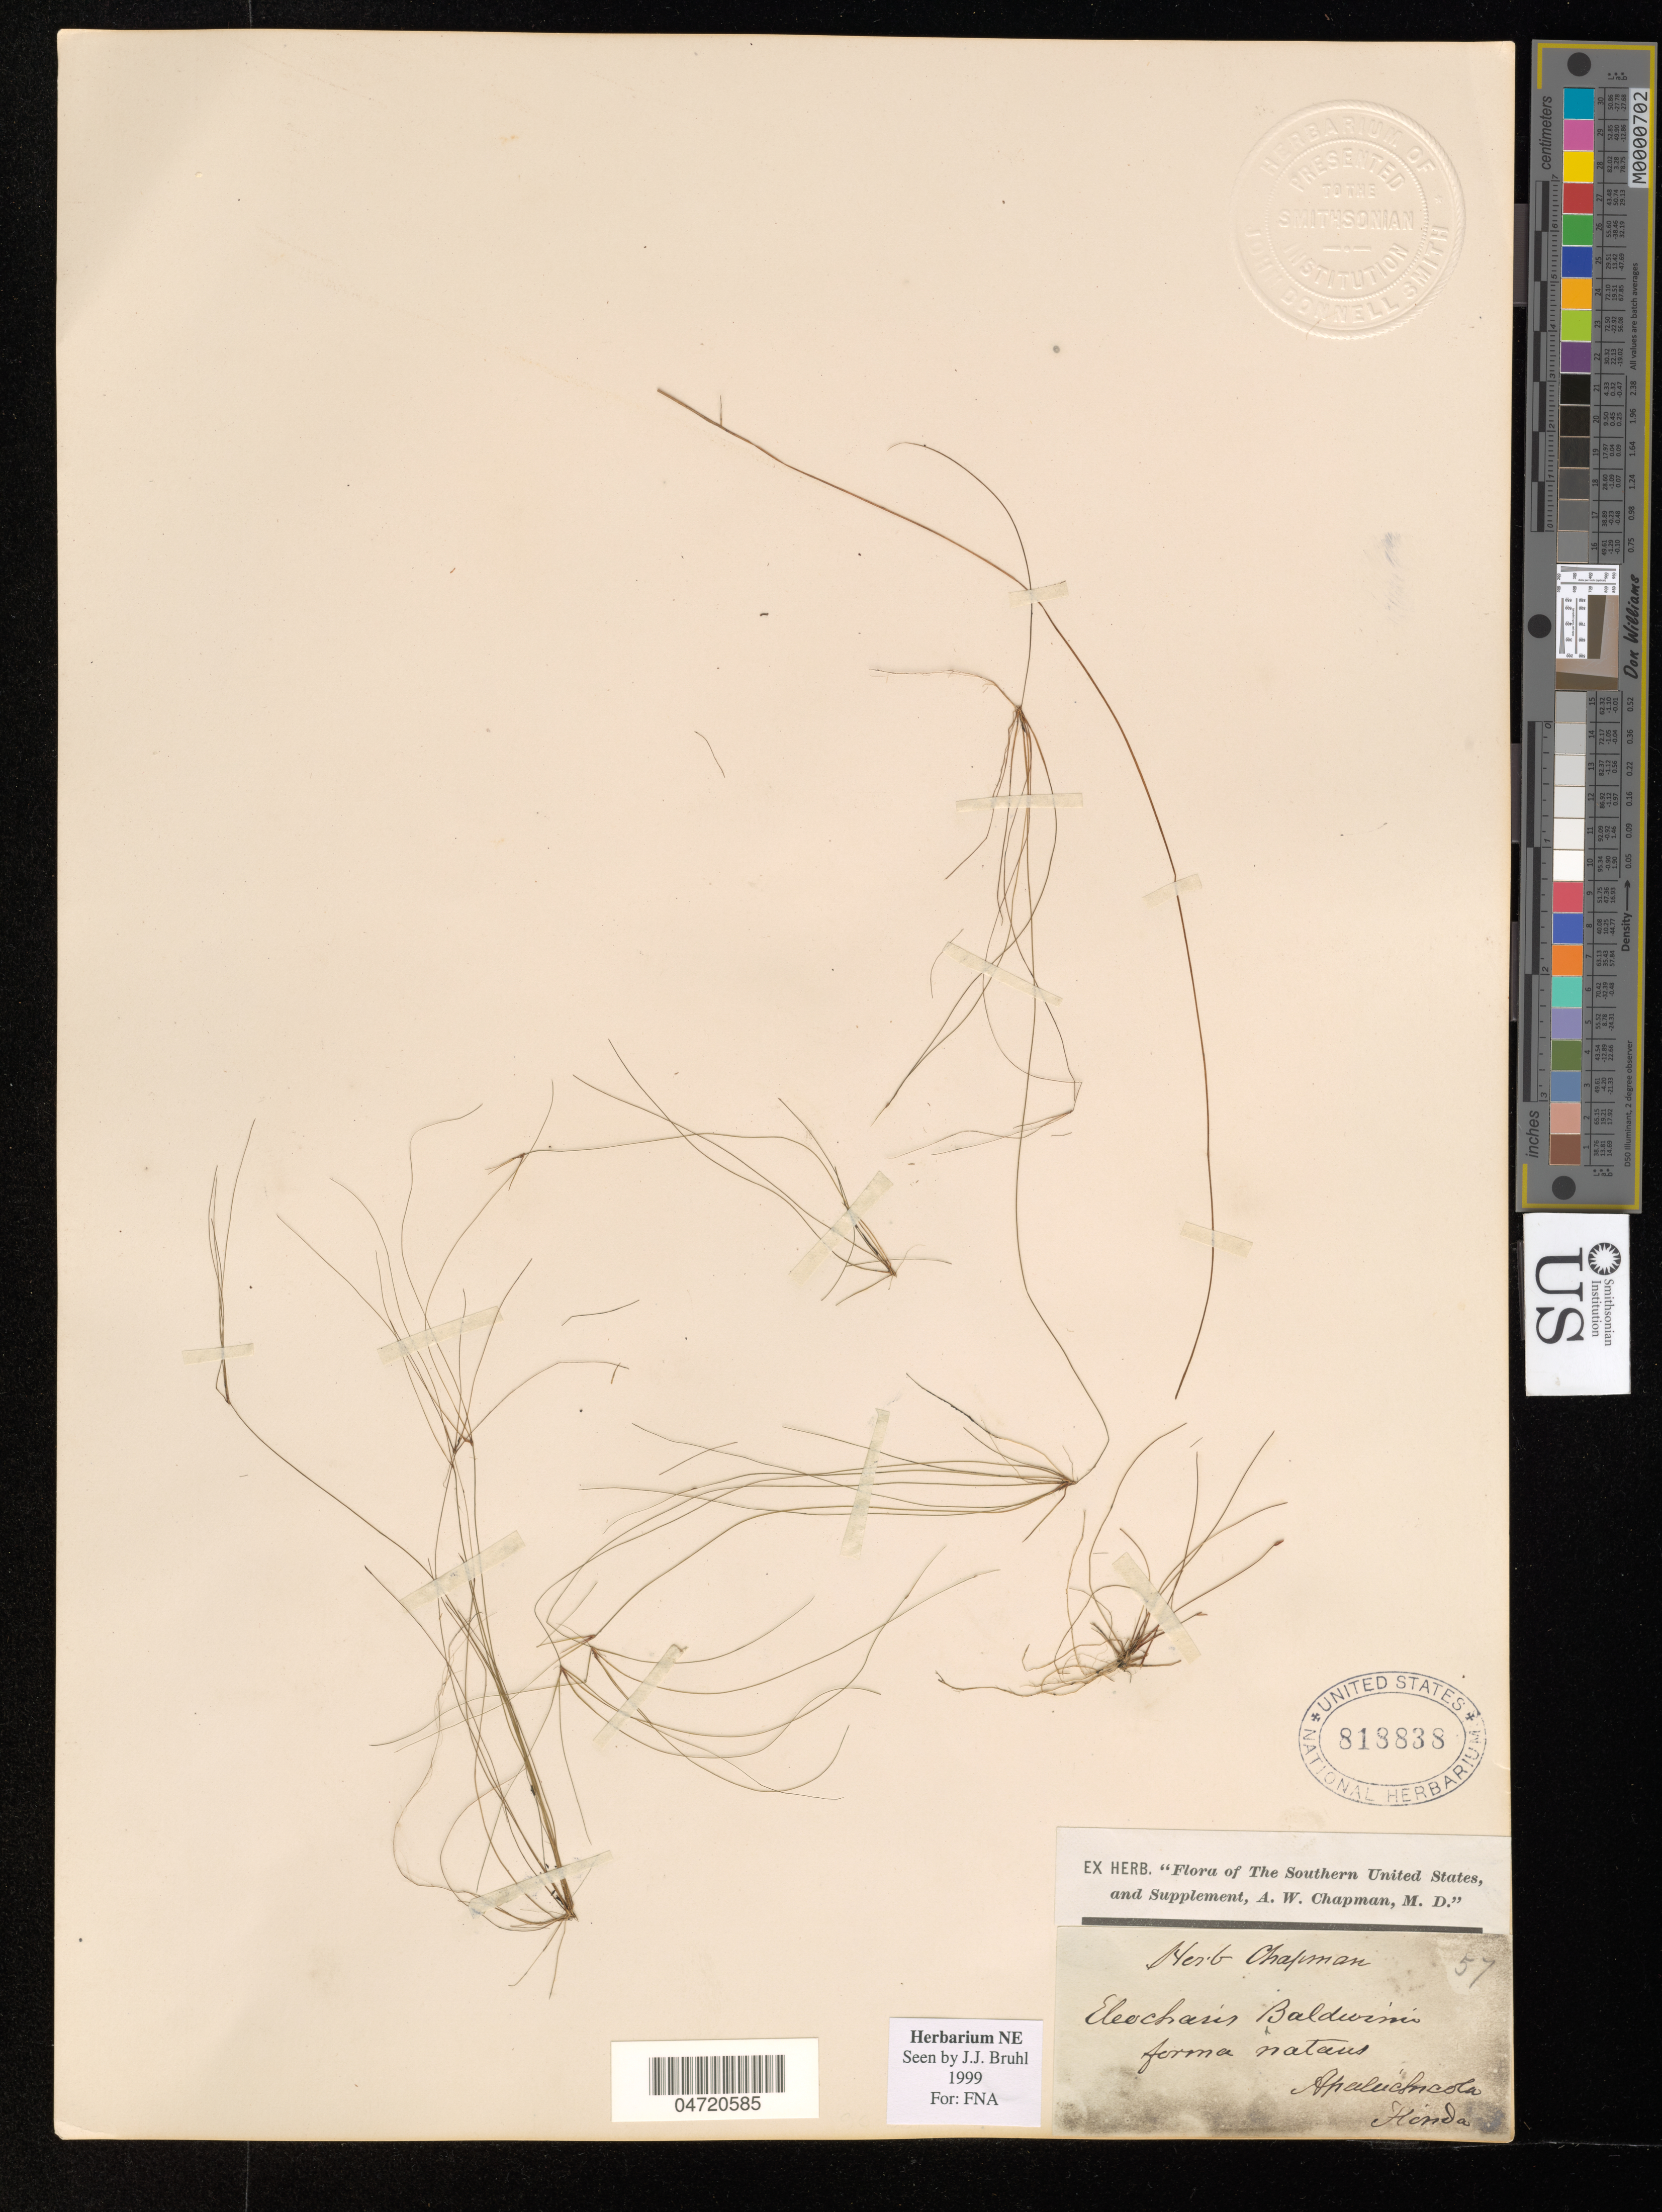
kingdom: Plantae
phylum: Tracheophyta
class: Liliopsida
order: Poales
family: Cyperaceae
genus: Eleocharis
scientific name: Eleocharis baldwinii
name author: (Torr.) Chapm.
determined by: Bruhl, J. J., (NE), University of New England (AUSTRALIA)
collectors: A. W. Chapman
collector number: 57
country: United States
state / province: Florida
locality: Apalachicola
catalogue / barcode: US 818838